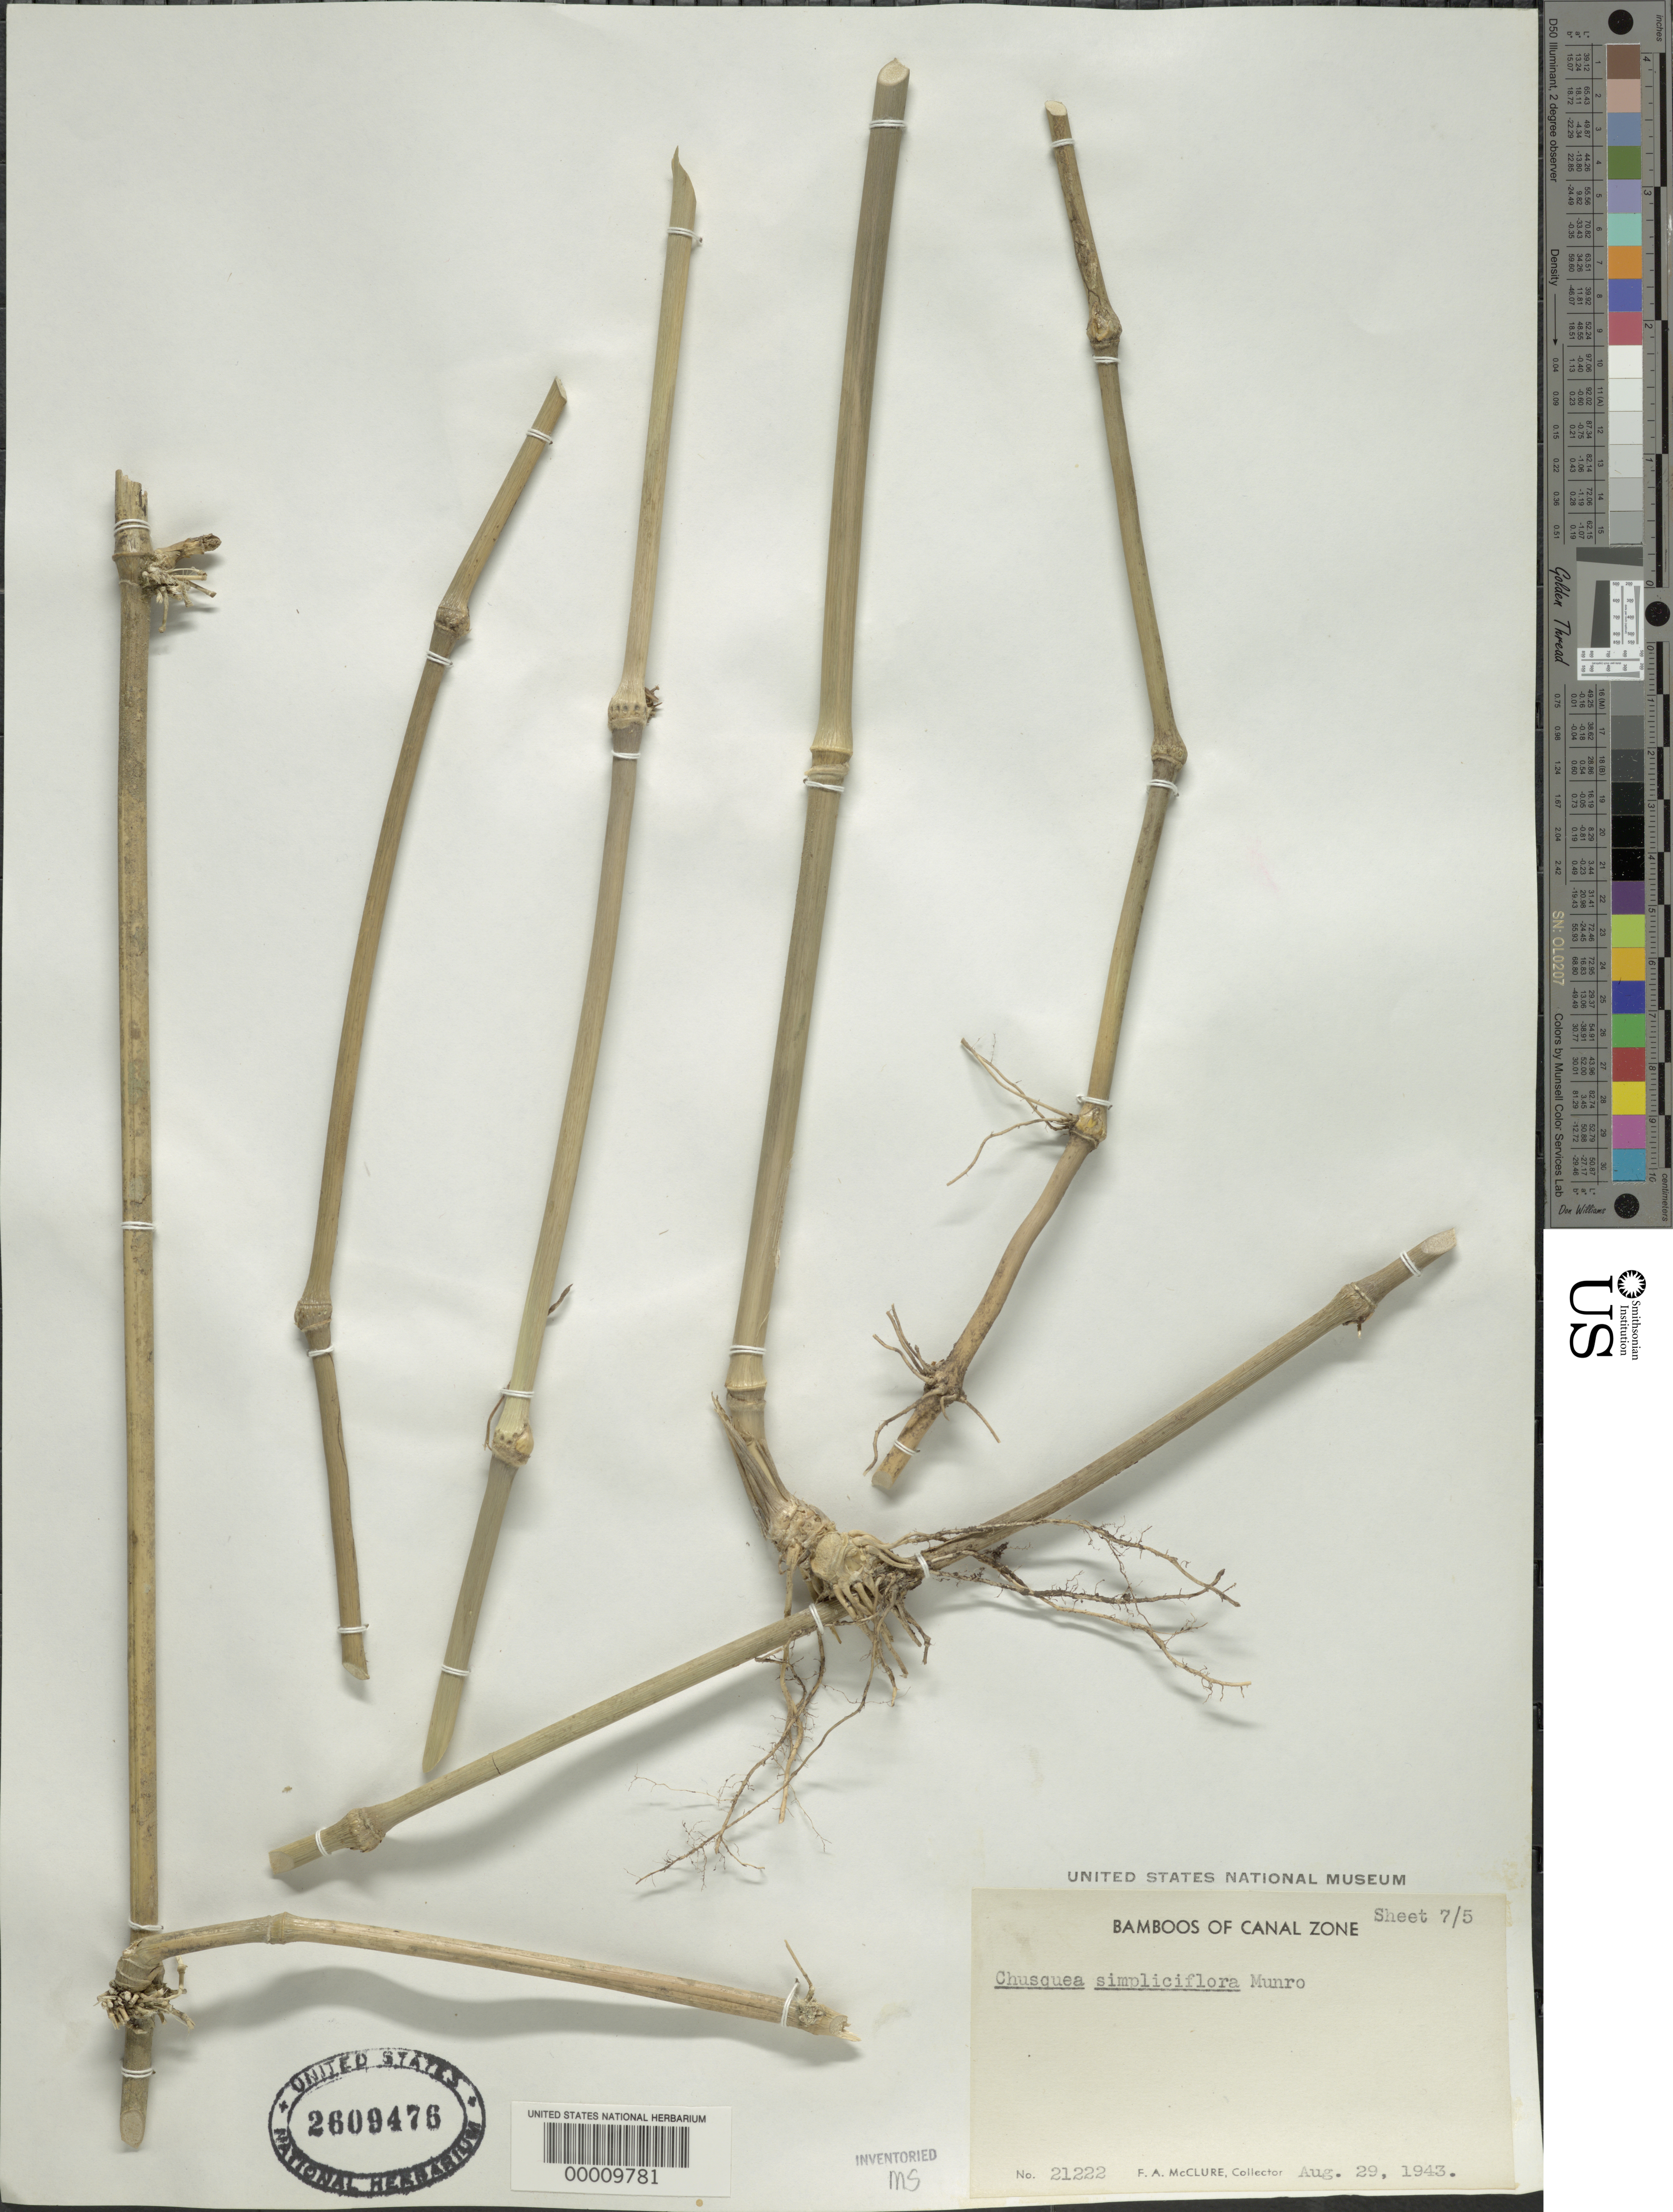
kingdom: Plantae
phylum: Tracheophyta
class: Liliopsida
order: Poales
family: Poaceae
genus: Chusquea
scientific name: Chusquea simpliciflora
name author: Munro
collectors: F. A. McClure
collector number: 21222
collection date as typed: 29 Aug 1943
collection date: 1943-08-29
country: Panama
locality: Esperimental Gardens-summit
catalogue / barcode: US 2609476